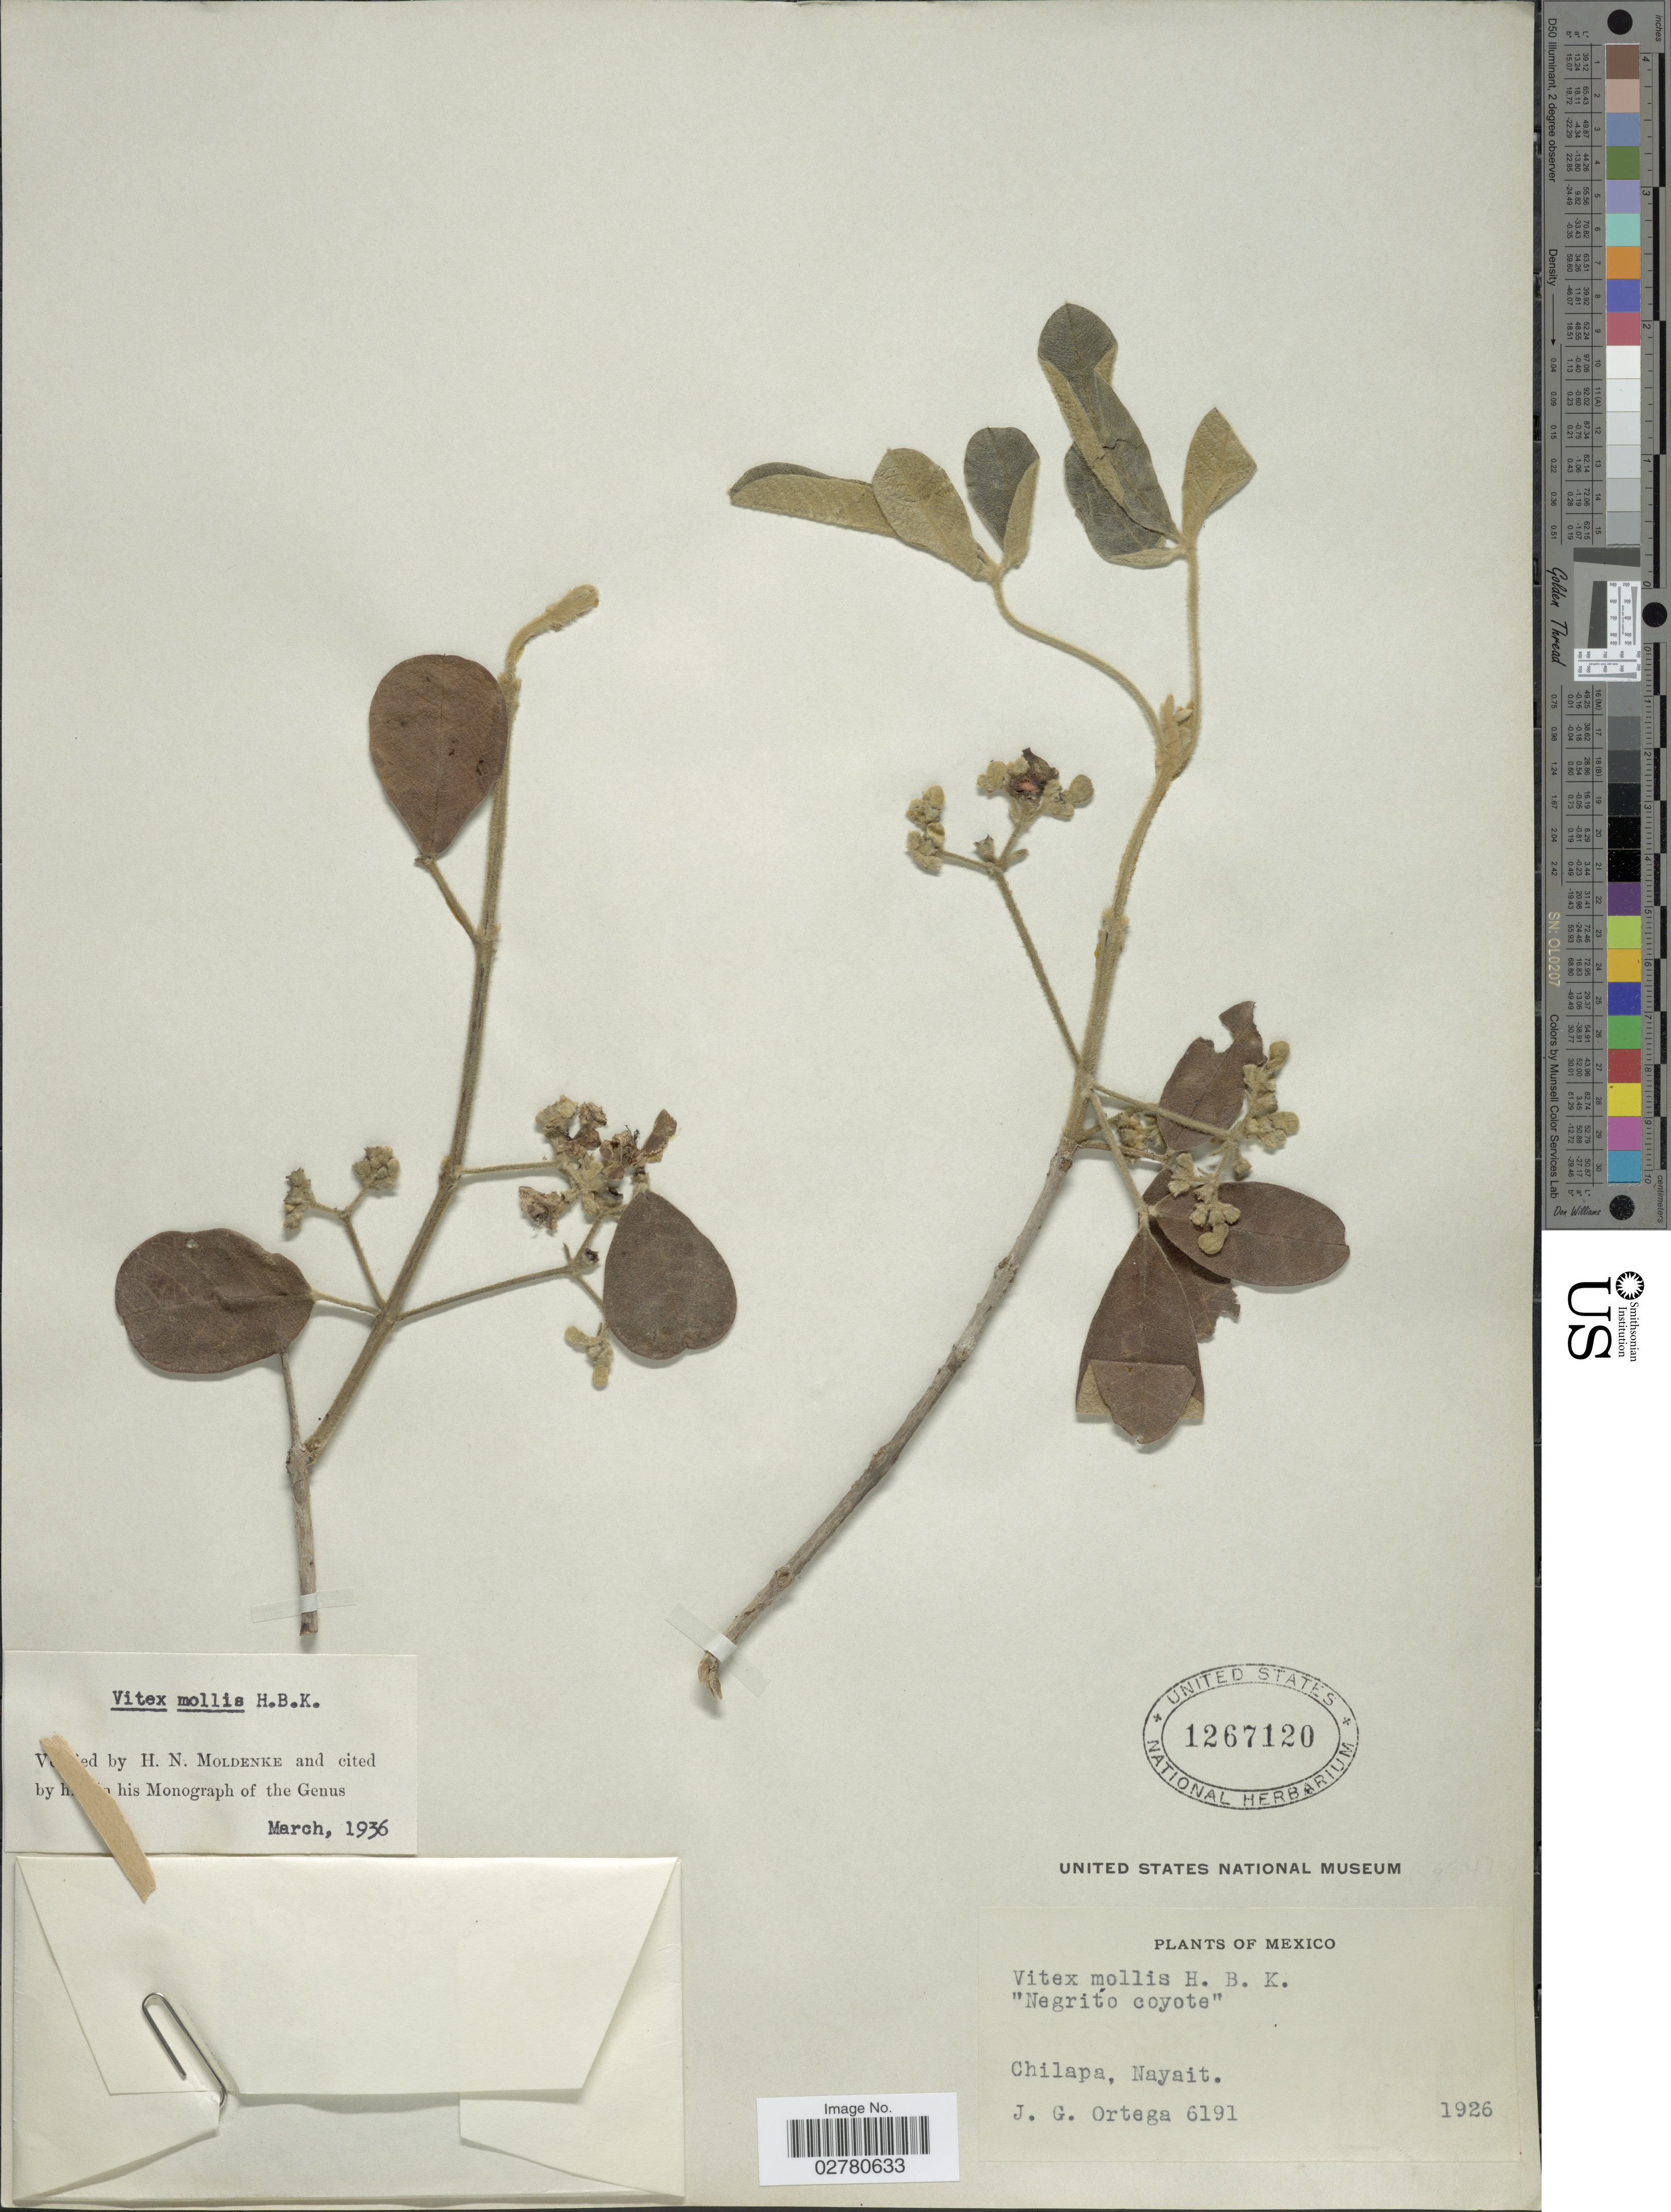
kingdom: Plantae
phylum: Tracheophyta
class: Magnoliopsida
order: Lamiales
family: Lamiaceae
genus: Vitex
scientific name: Vitex mollis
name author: Kunth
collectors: J. Ortega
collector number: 6191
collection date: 1926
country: Mexico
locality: Chilapa, Nayait.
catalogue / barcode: US 1267120